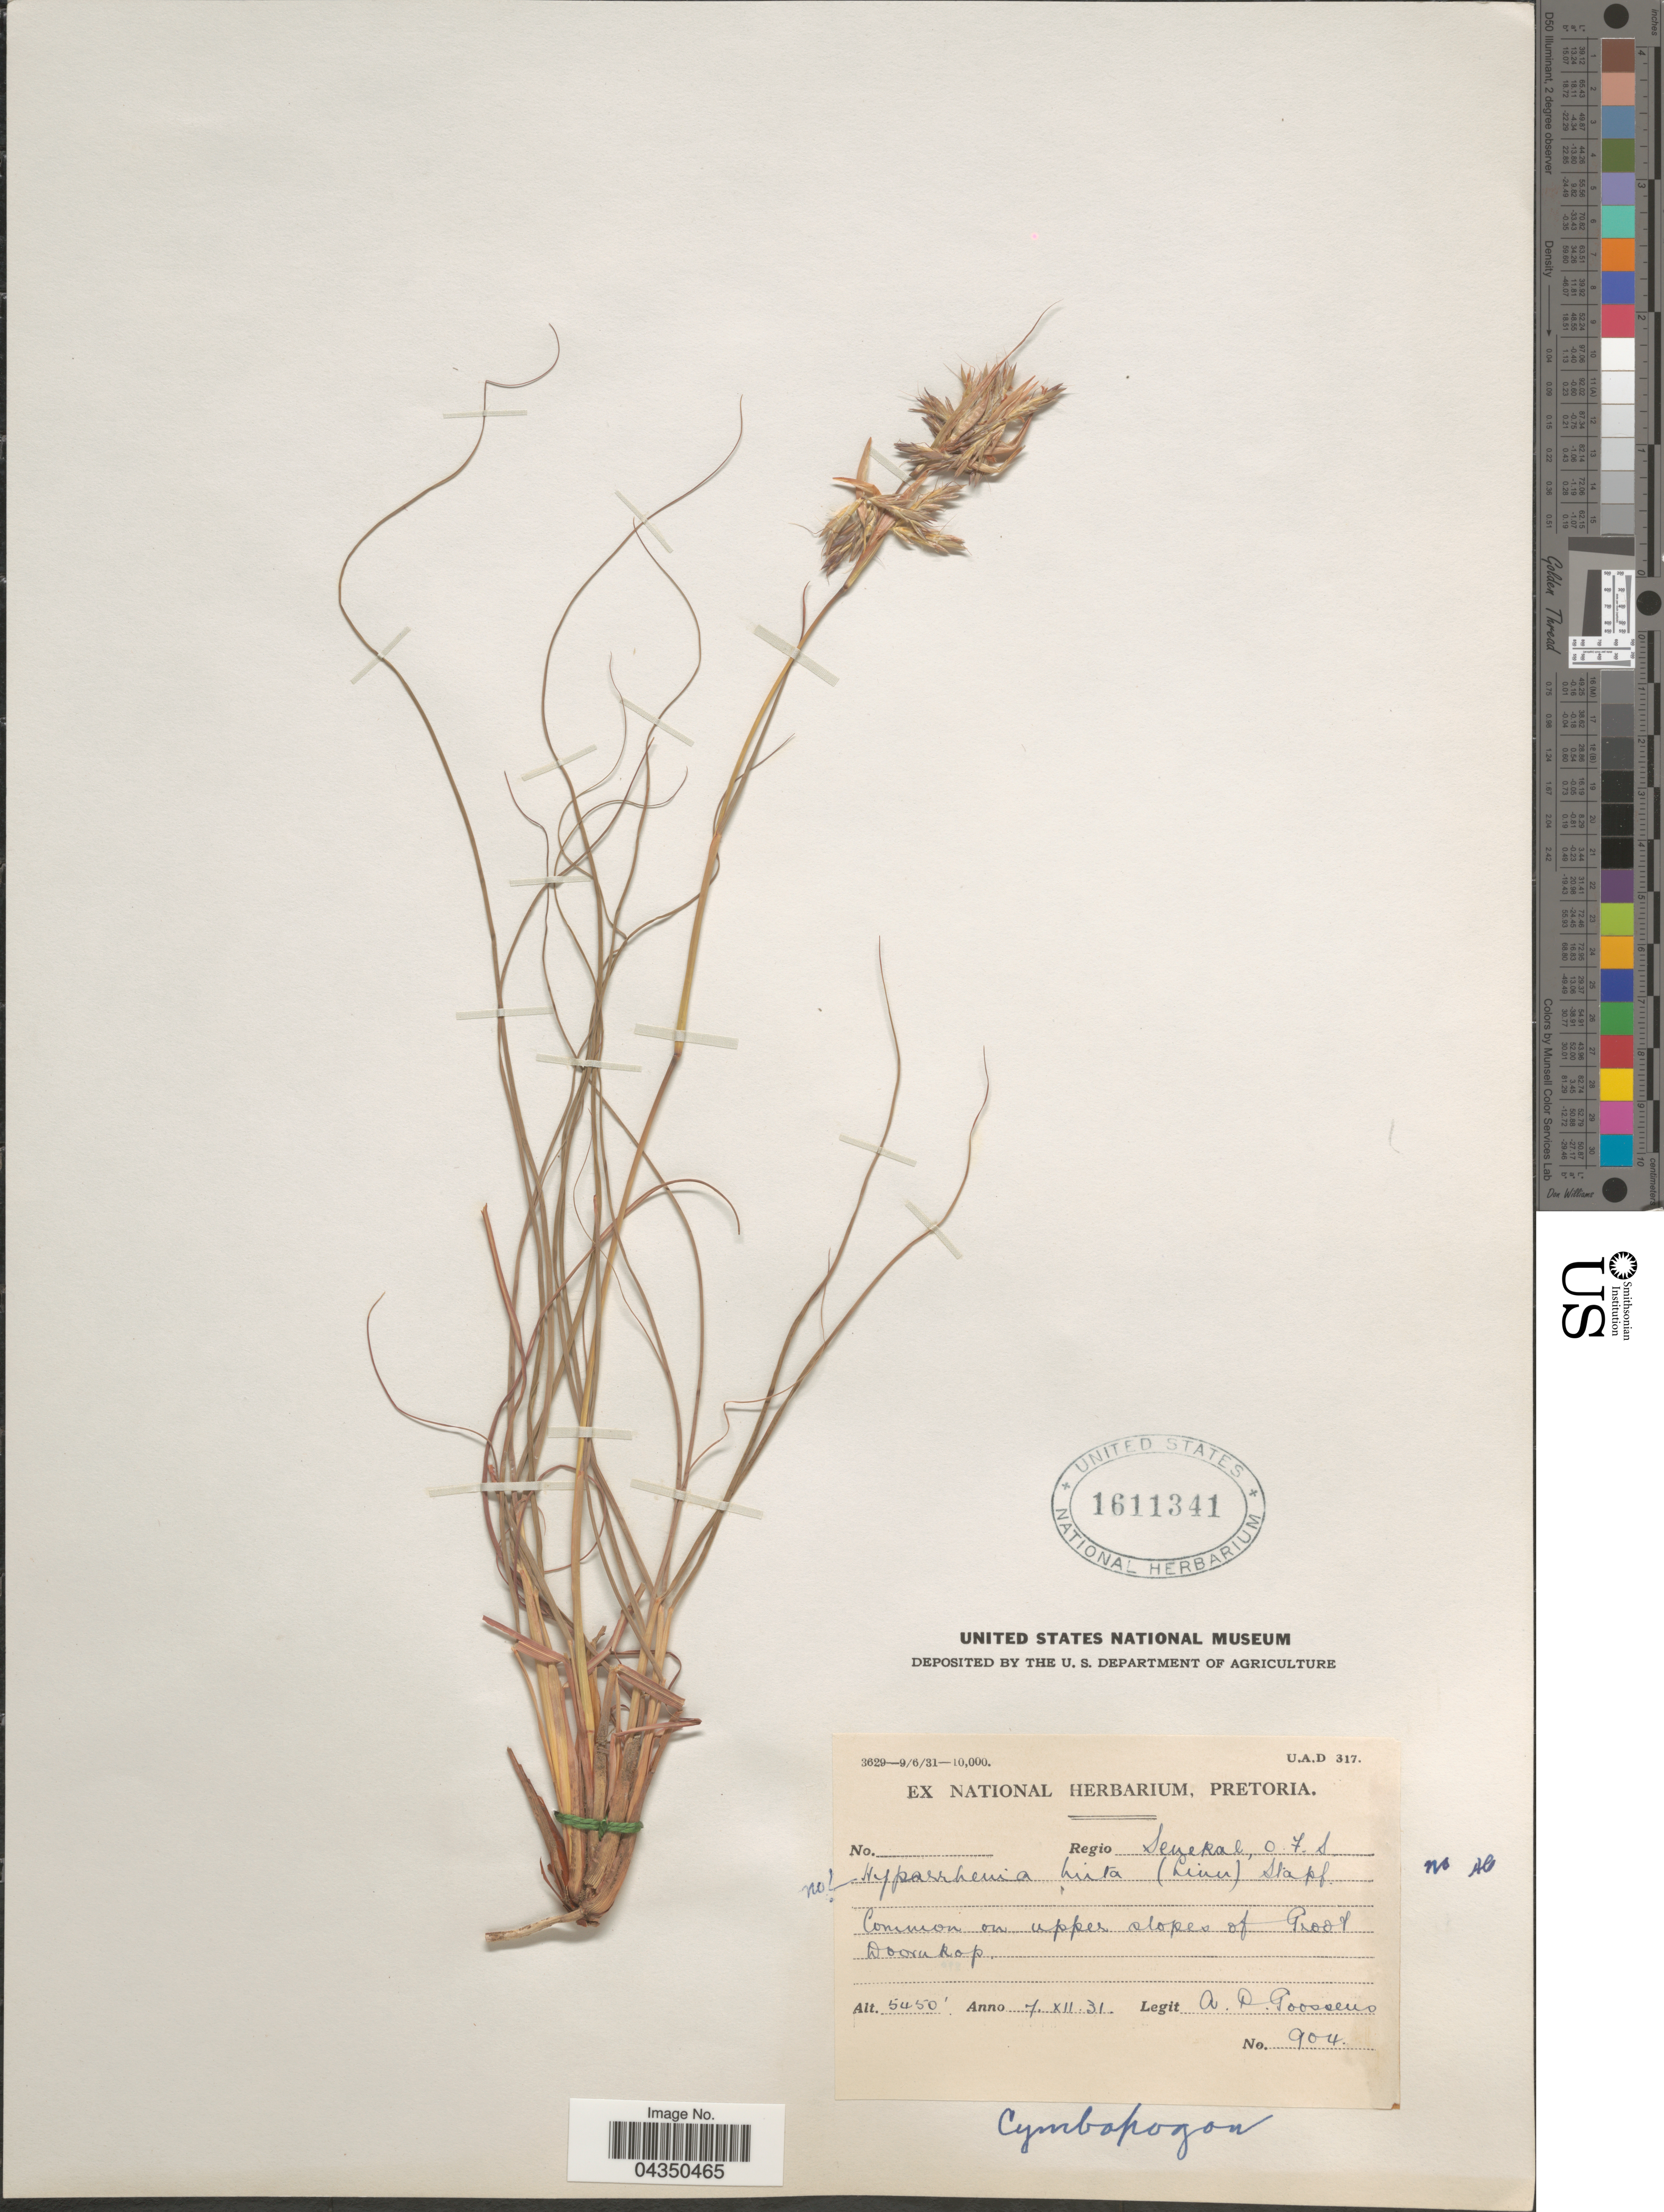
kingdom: Plantae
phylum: Tracheophyta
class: Liliopsida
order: Poales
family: Poaceae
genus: Cymbopogon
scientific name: Cymbopogon caesius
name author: (Nees ex Hook. & Arn.) Stapf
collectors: A. P. G. Goossens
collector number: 904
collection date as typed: Transcribed d/m/y: 7/12/31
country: South Africa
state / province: Free State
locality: Regio Senekal, O. F. S. On upper slopes of Groot Doornkop.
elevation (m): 1661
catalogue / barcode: US 1611341